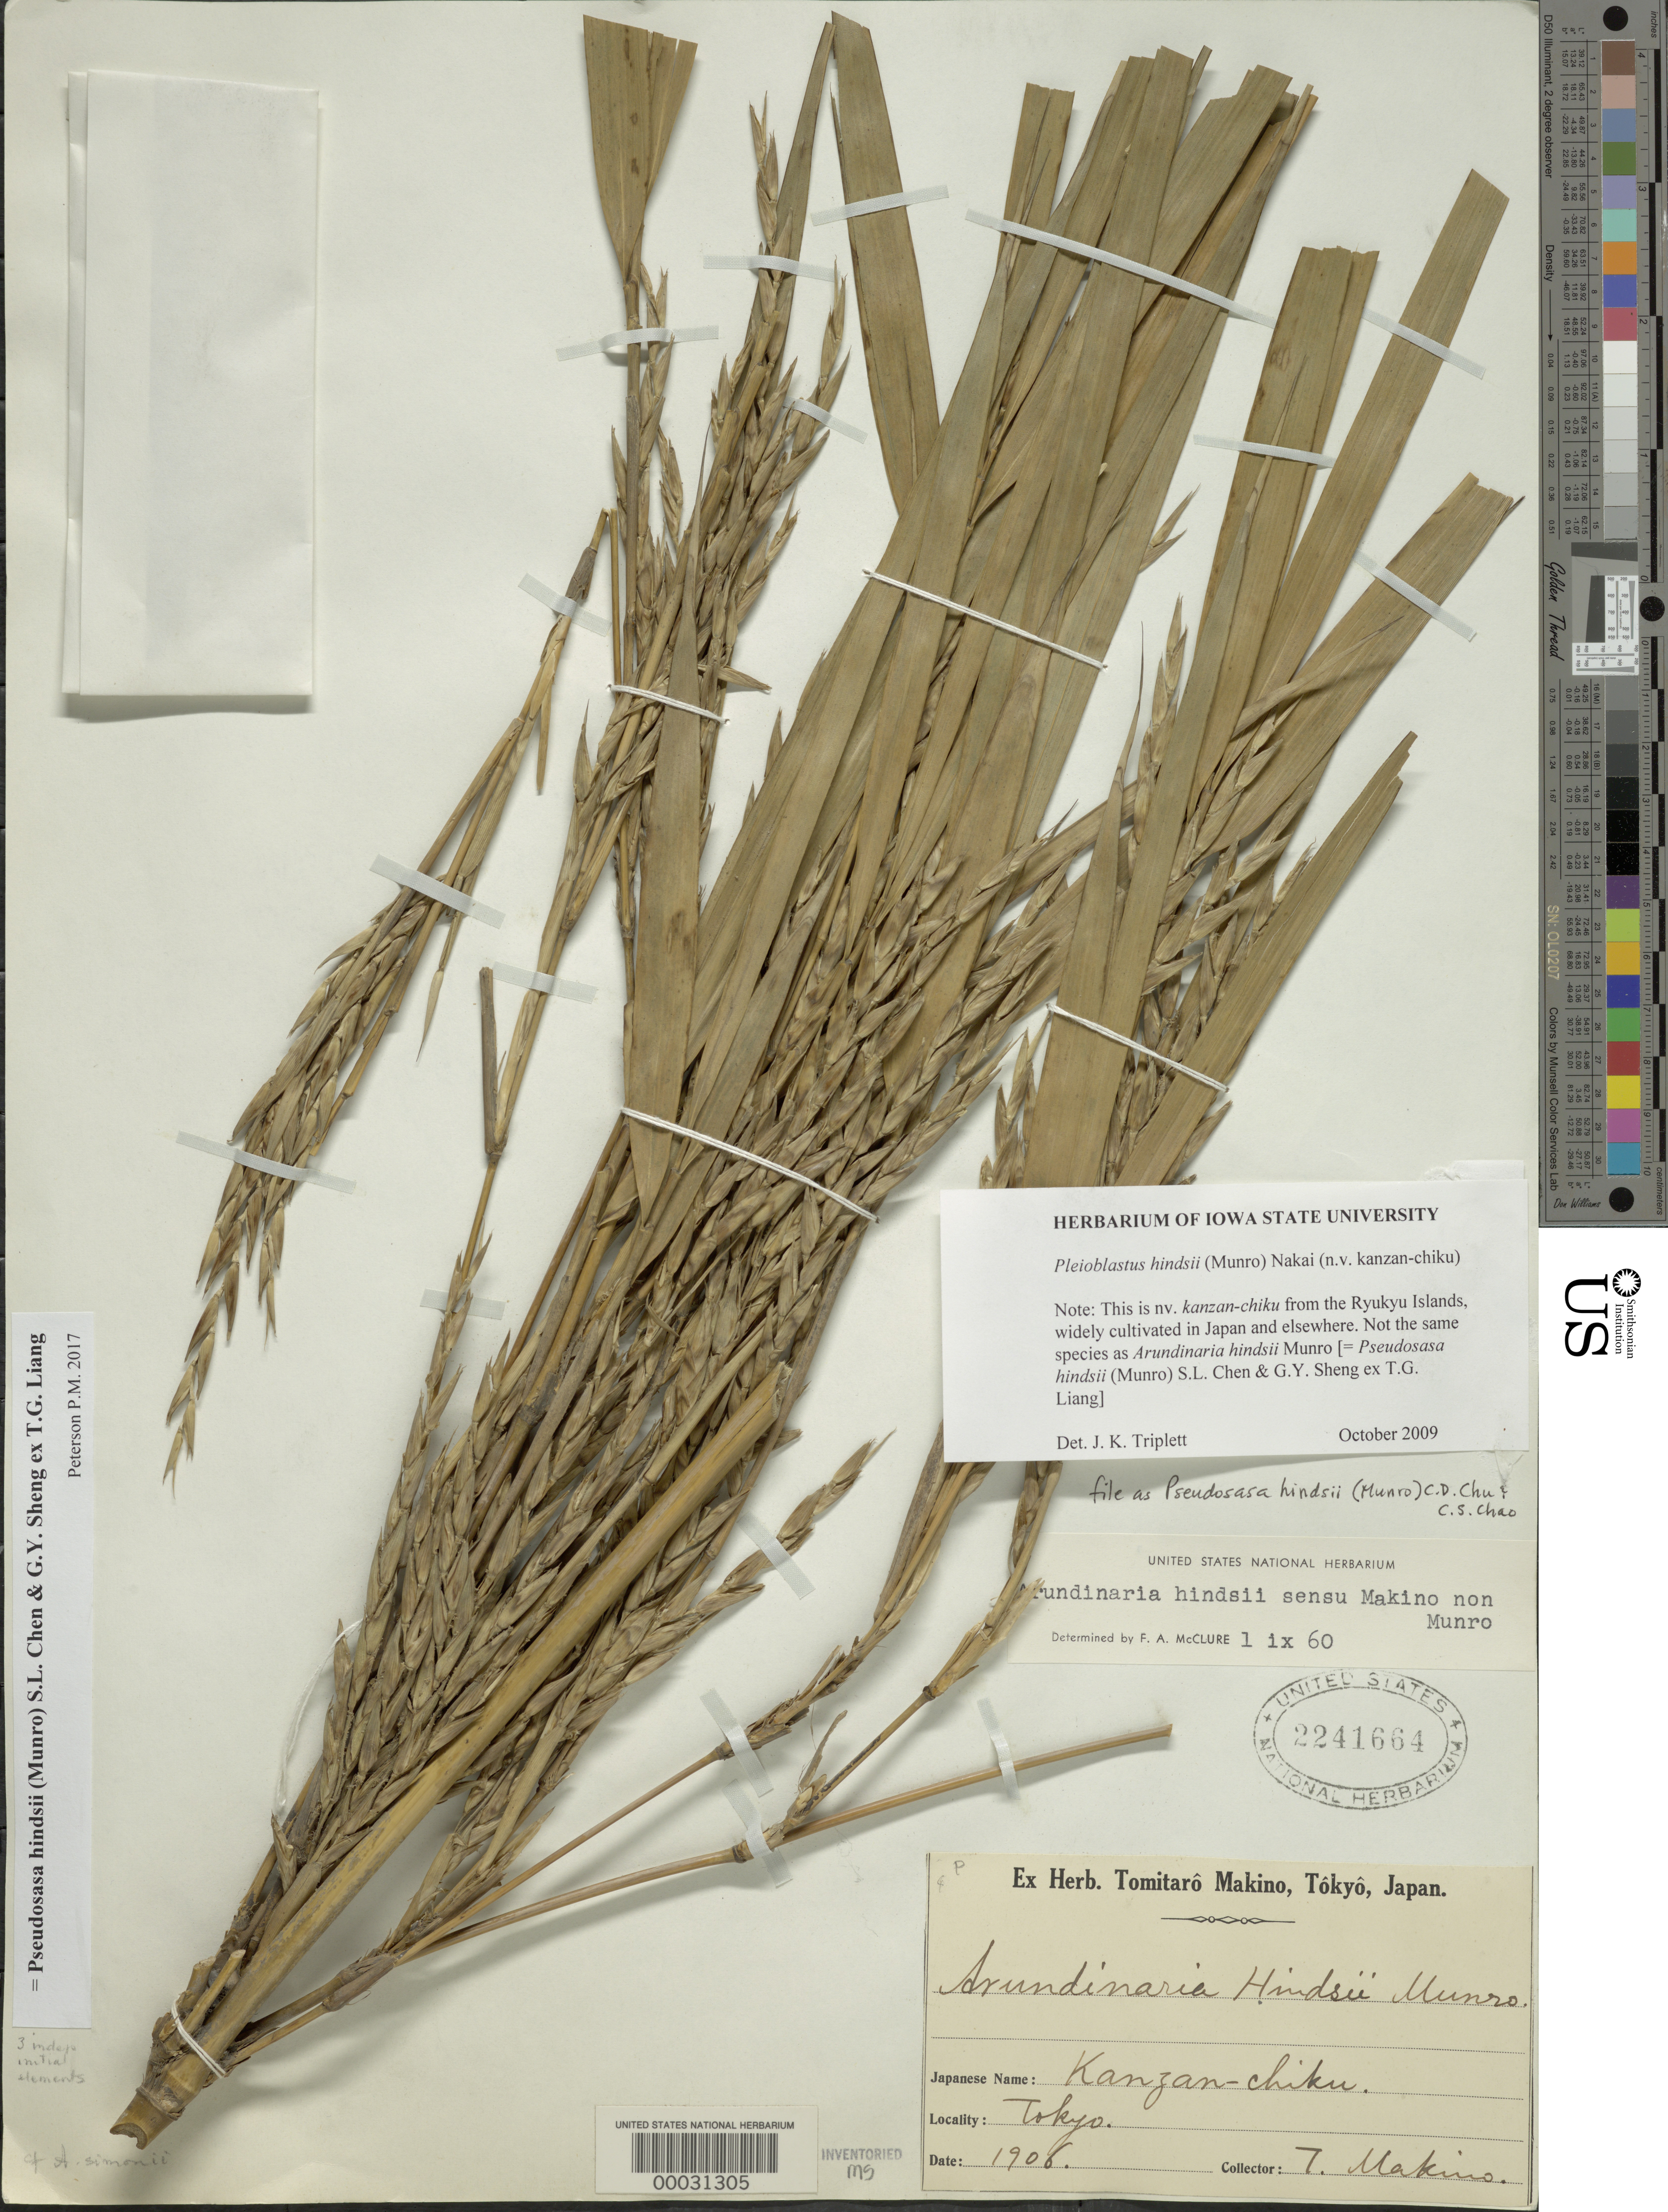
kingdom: Plantae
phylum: Tracheophyta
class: Liliopsida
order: Poales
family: Poaceae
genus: Pseudosasa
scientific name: Pseudosasa hindsii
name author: (Munro) S.L. Chen & G.Y. Sheng ex T.G. Liang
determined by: Poaceae Reorganization Project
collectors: T. Makino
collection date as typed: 1908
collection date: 1908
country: Japan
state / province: Tokyo, Federal City of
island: Honshu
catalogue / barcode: US 2241664